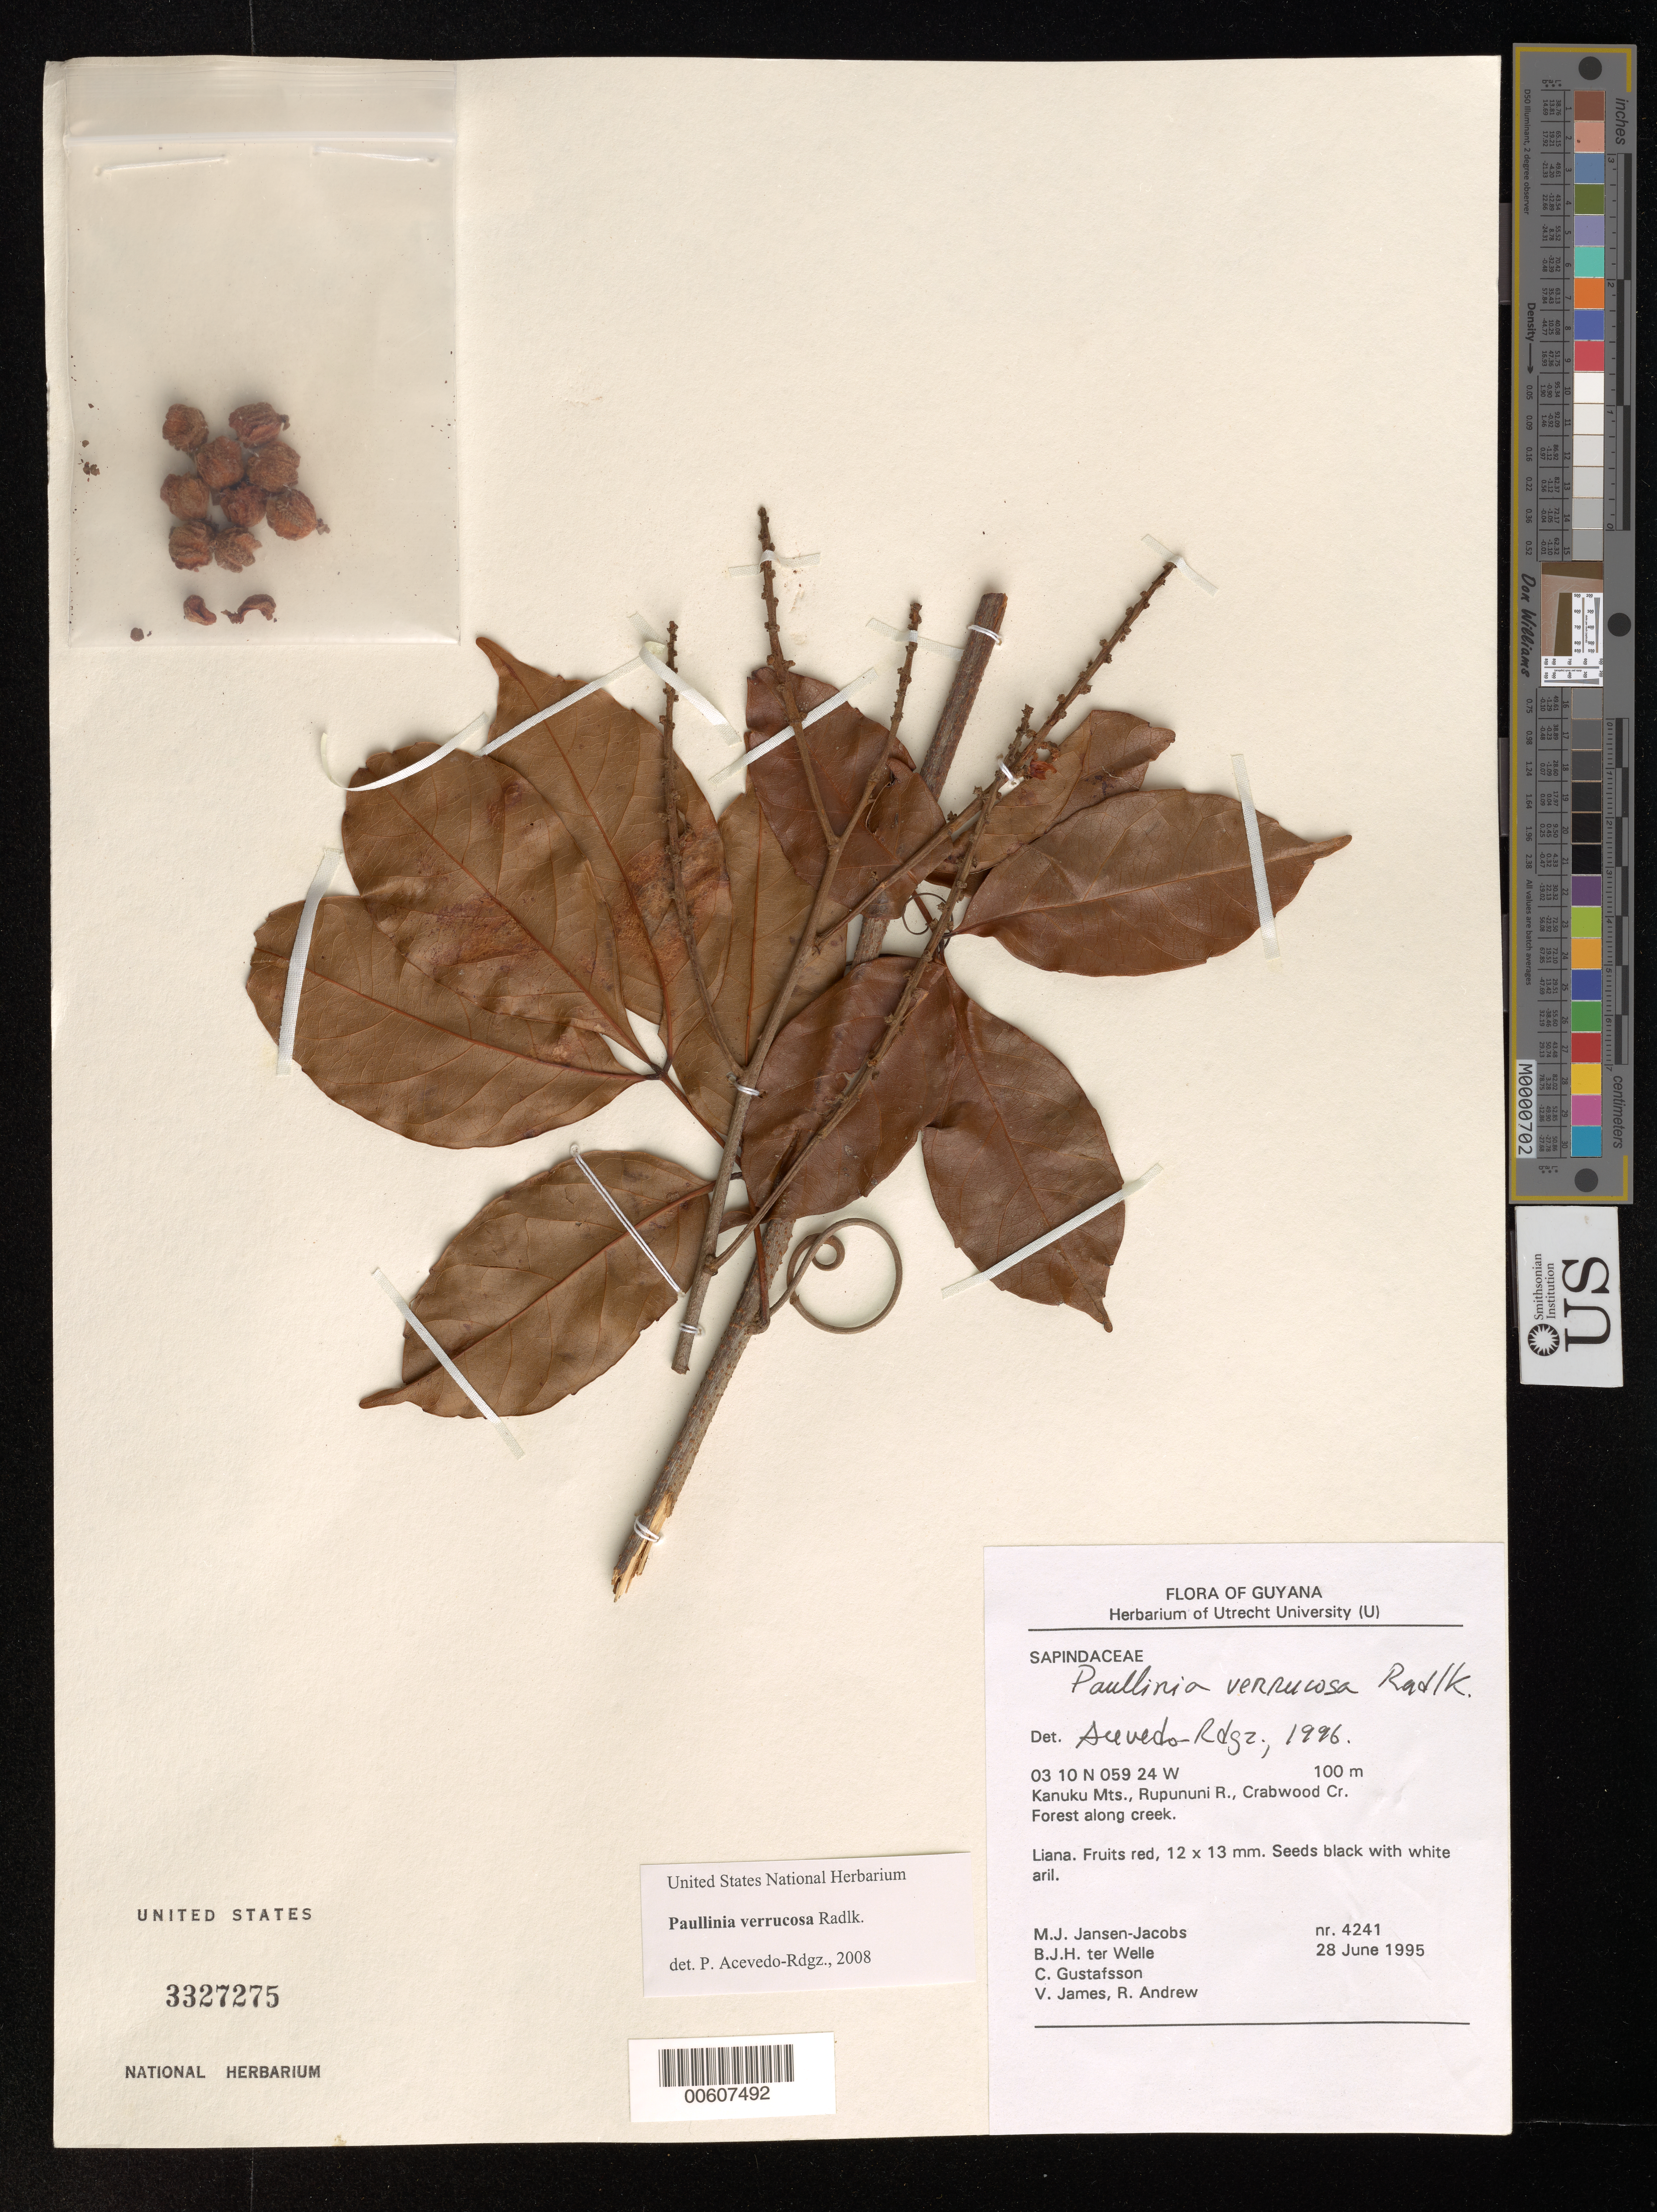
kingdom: Plantae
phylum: Tracheophyta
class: Magnoliopsida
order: Sapindales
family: Sapindaceae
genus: Paullinia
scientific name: Paullinia verrucosa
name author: Radlk.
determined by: Acevedo-Rodríguez, P., (BOT), Smithsonian Institution - National Museum of Natural History (UNITED STATES)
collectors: M. J. Jansen-Jacobs, B. Welle, C. G. Gustafsson, V. James & R. Andrew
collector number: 4241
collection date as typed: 28-Jun-95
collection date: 1995-06-28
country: Guyana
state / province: U. Takutu-U. Essequibo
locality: Crabwood Creek, Rupununi River, Kanuku Mts.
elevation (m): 100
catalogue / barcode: US 3327275